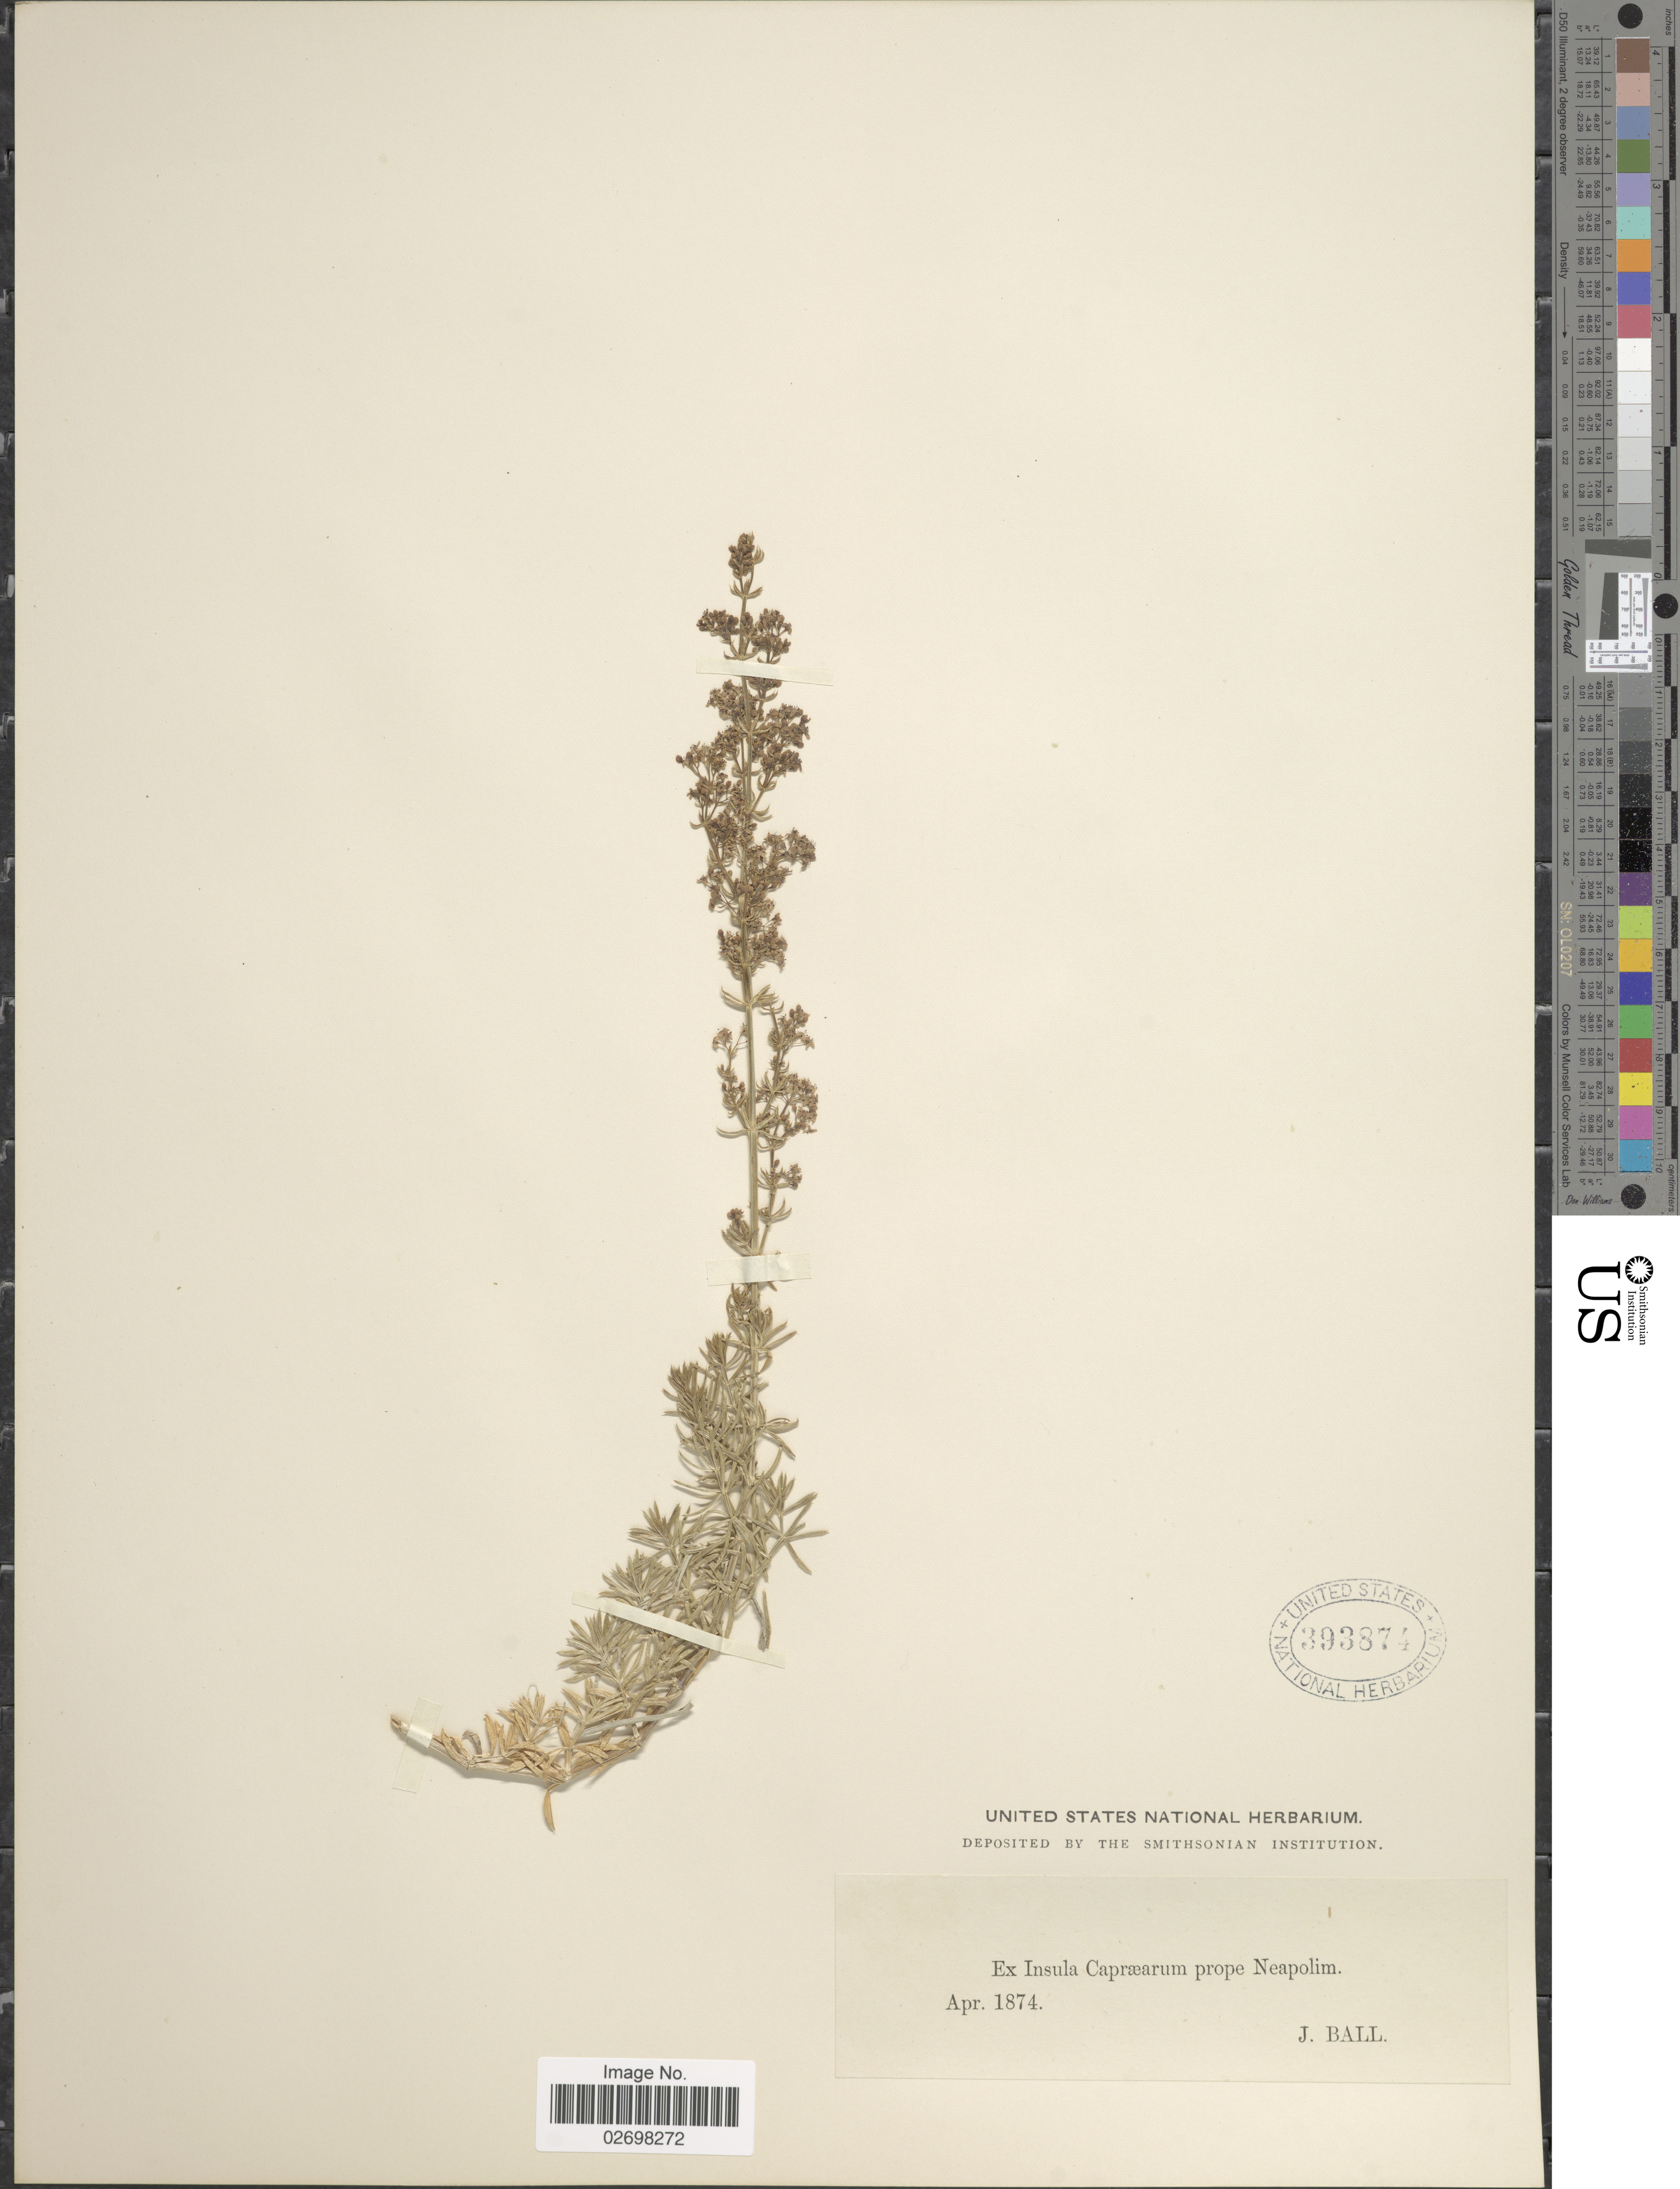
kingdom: Plantae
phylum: Tracheophyta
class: Magnoliopsida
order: Gentianales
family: Rubiaceae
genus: Galium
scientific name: Galium sp.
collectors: J. Ball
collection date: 1874-04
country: Italy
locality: Insula Capræarum prope Neapolim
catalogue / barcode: US 393874